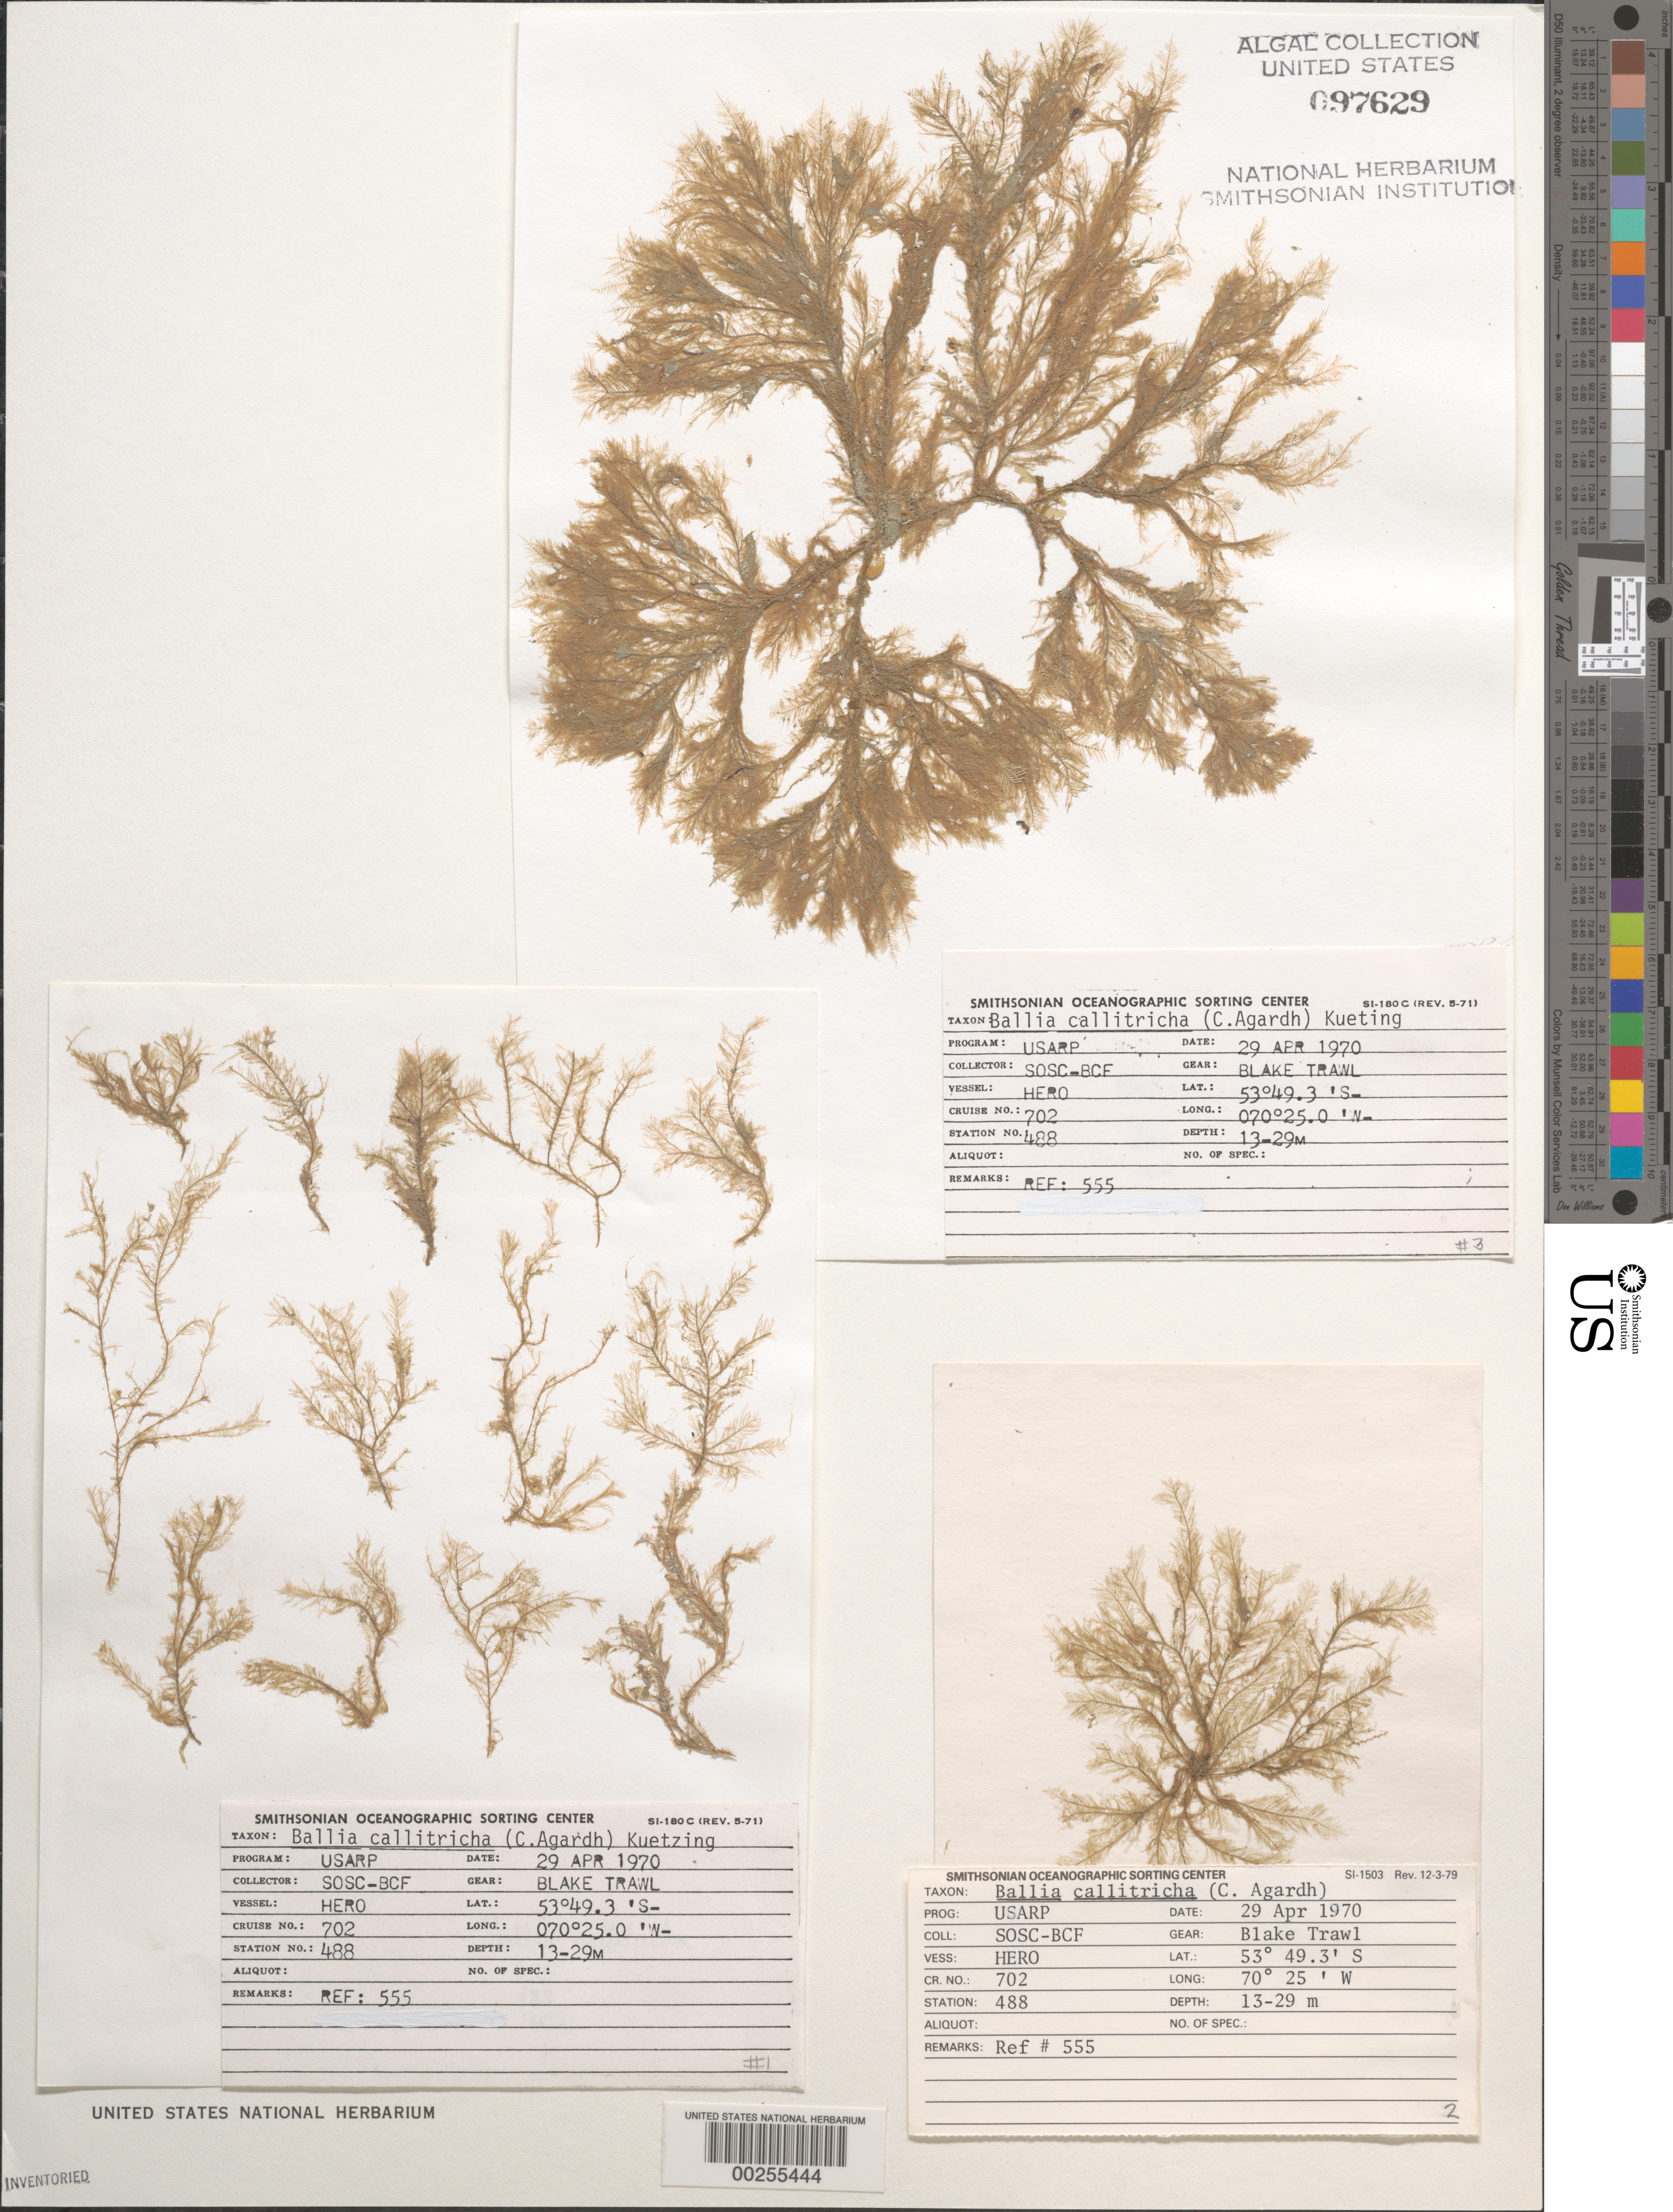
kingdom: Plantae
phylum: Rhodophyta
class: Florideophyceae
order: Balliales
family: Balliaceae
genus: Ballia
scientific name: Ballia callitricha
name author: (C. Agardh) Kützing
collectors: SOSC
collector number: Station 488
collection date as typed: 29 Apr 1970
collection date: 1970-04-29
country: Chile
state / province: Magallanes y de la Antártica Chilena (XII)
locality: Punta Arenas area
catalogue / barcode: US 97629